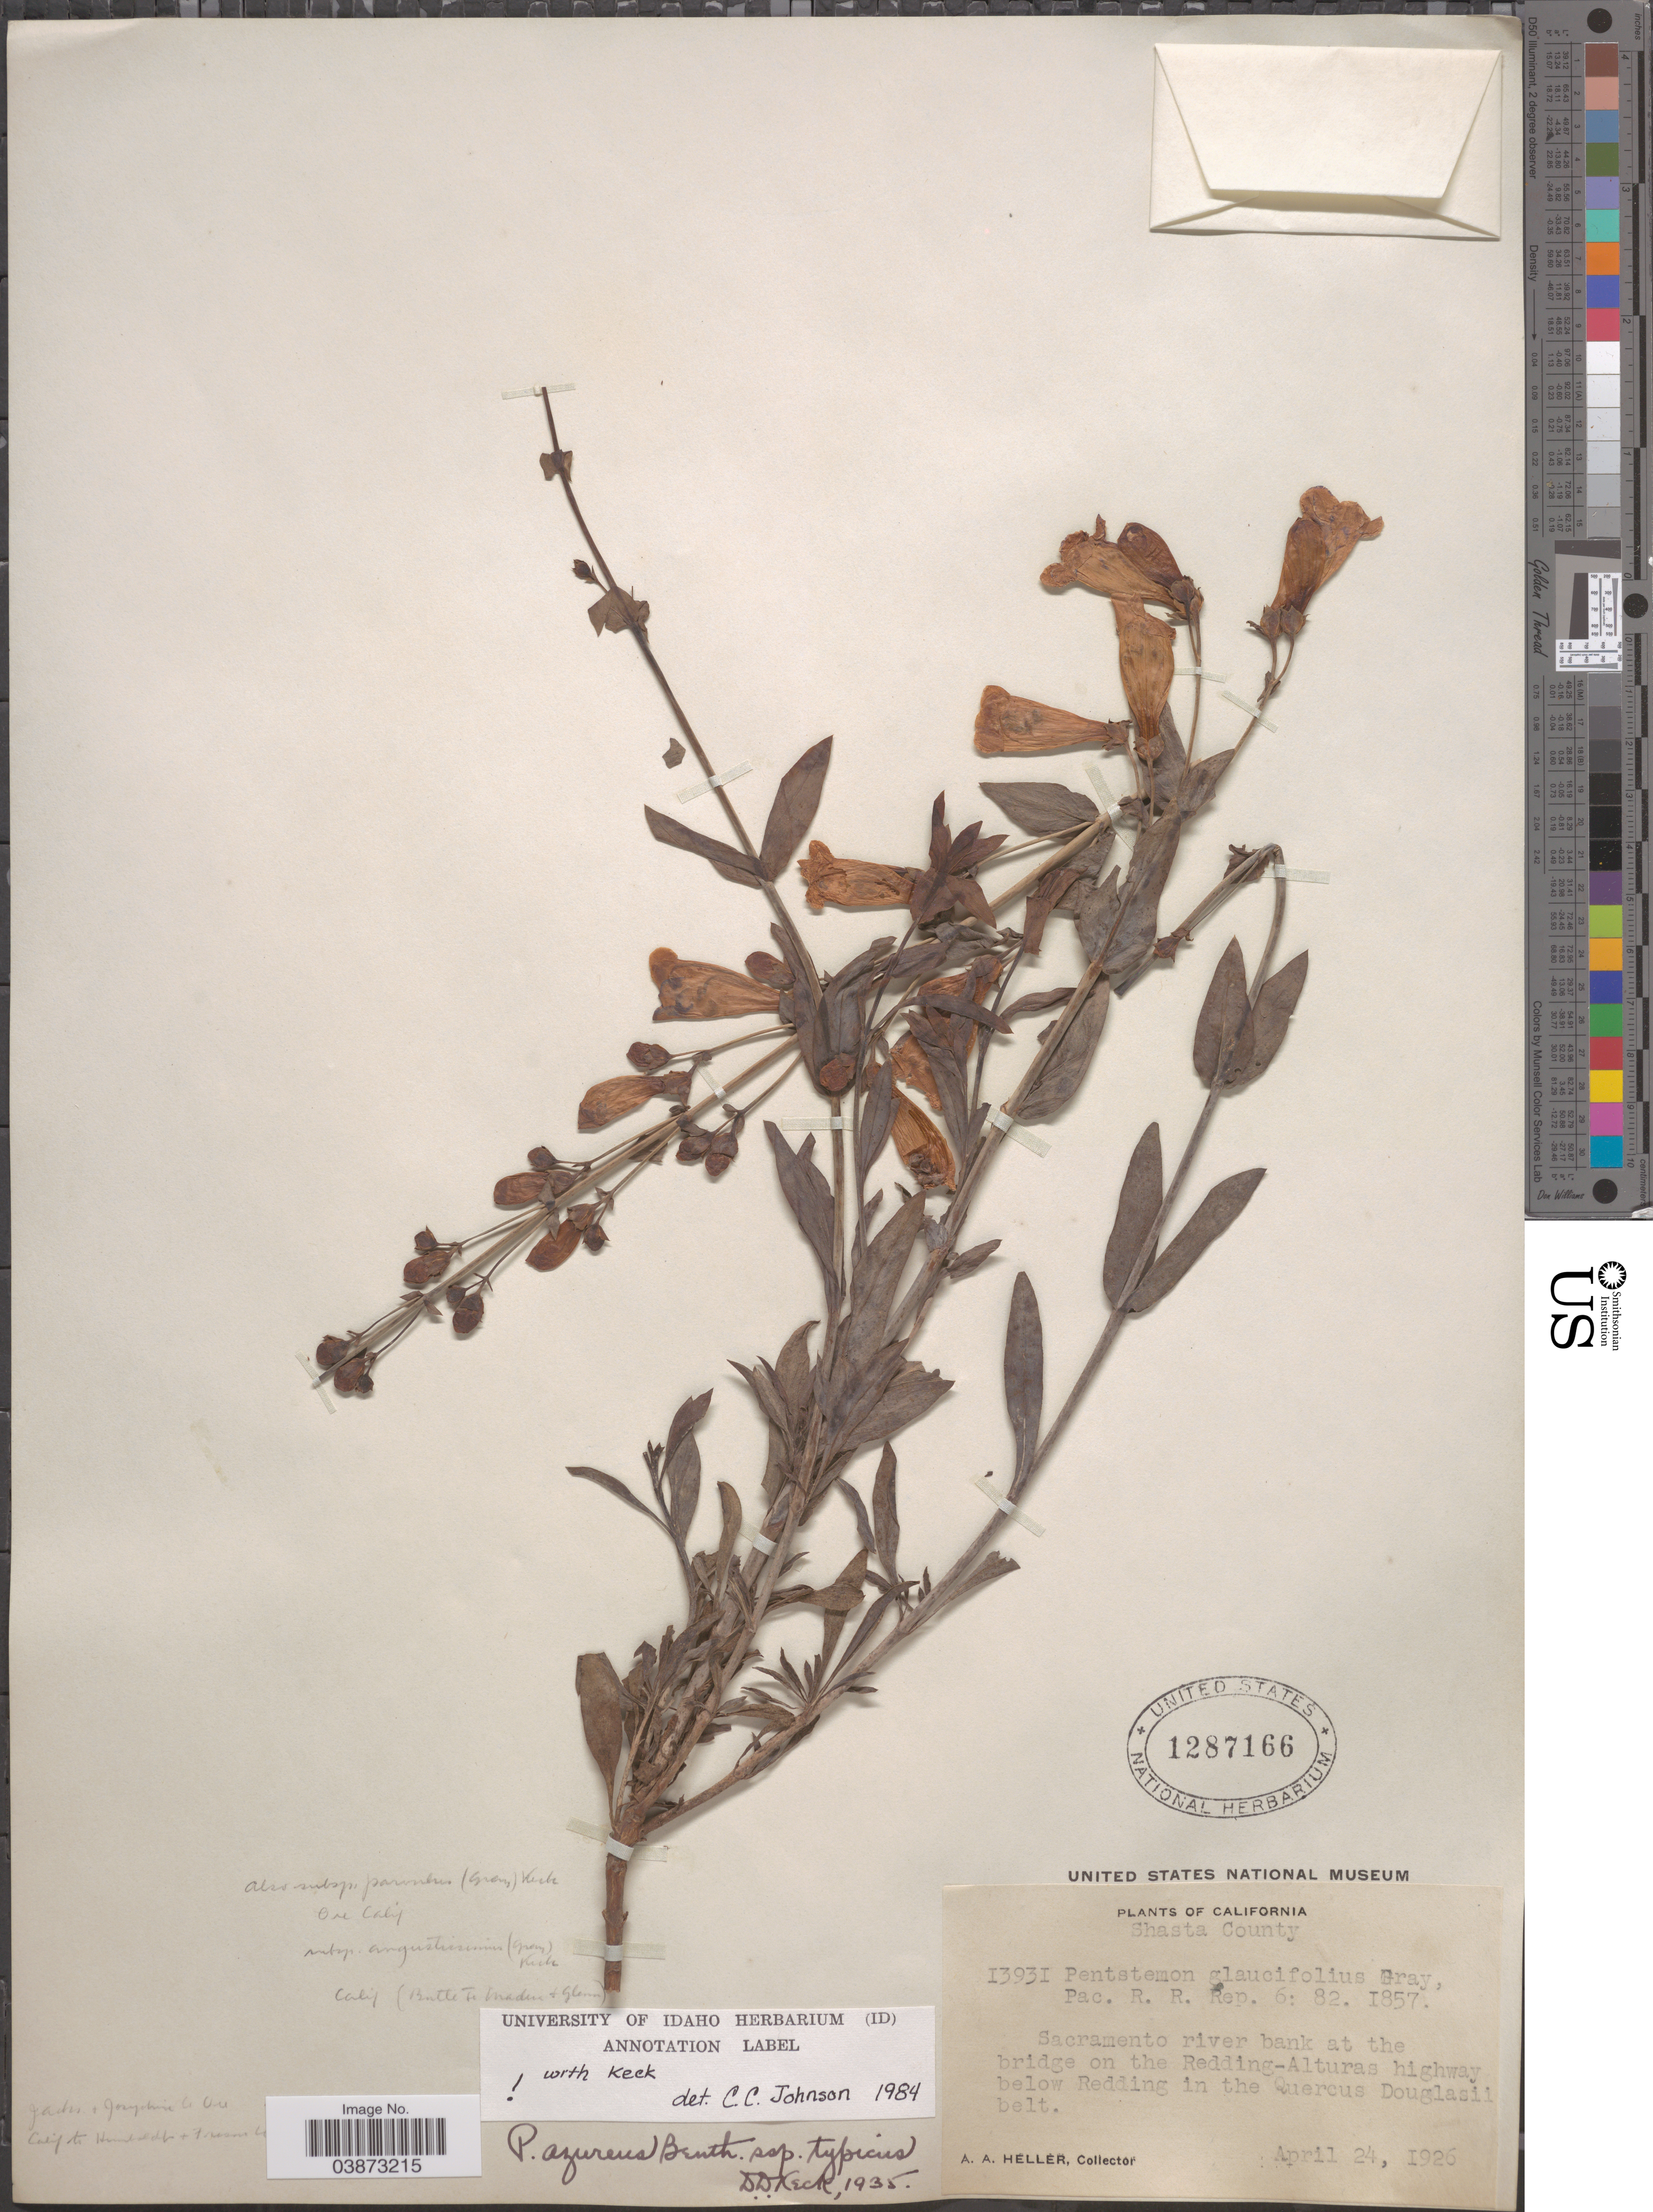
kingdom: Plantae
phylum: Tracheophyta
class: Magnoliopsida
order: Lamiales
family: Plantaginaceae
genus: Penstemon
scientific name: Penstemon azureus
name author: Benth.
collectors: A. A. Heller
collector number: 13931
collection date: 1926-04-24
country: United States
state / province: California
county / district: Shasta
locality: Shasta County. Sacramento river bank at the bridge on the Redding-Alturas highway below Redding in the Quercus Douglasii belt.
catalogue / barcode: US 1287166